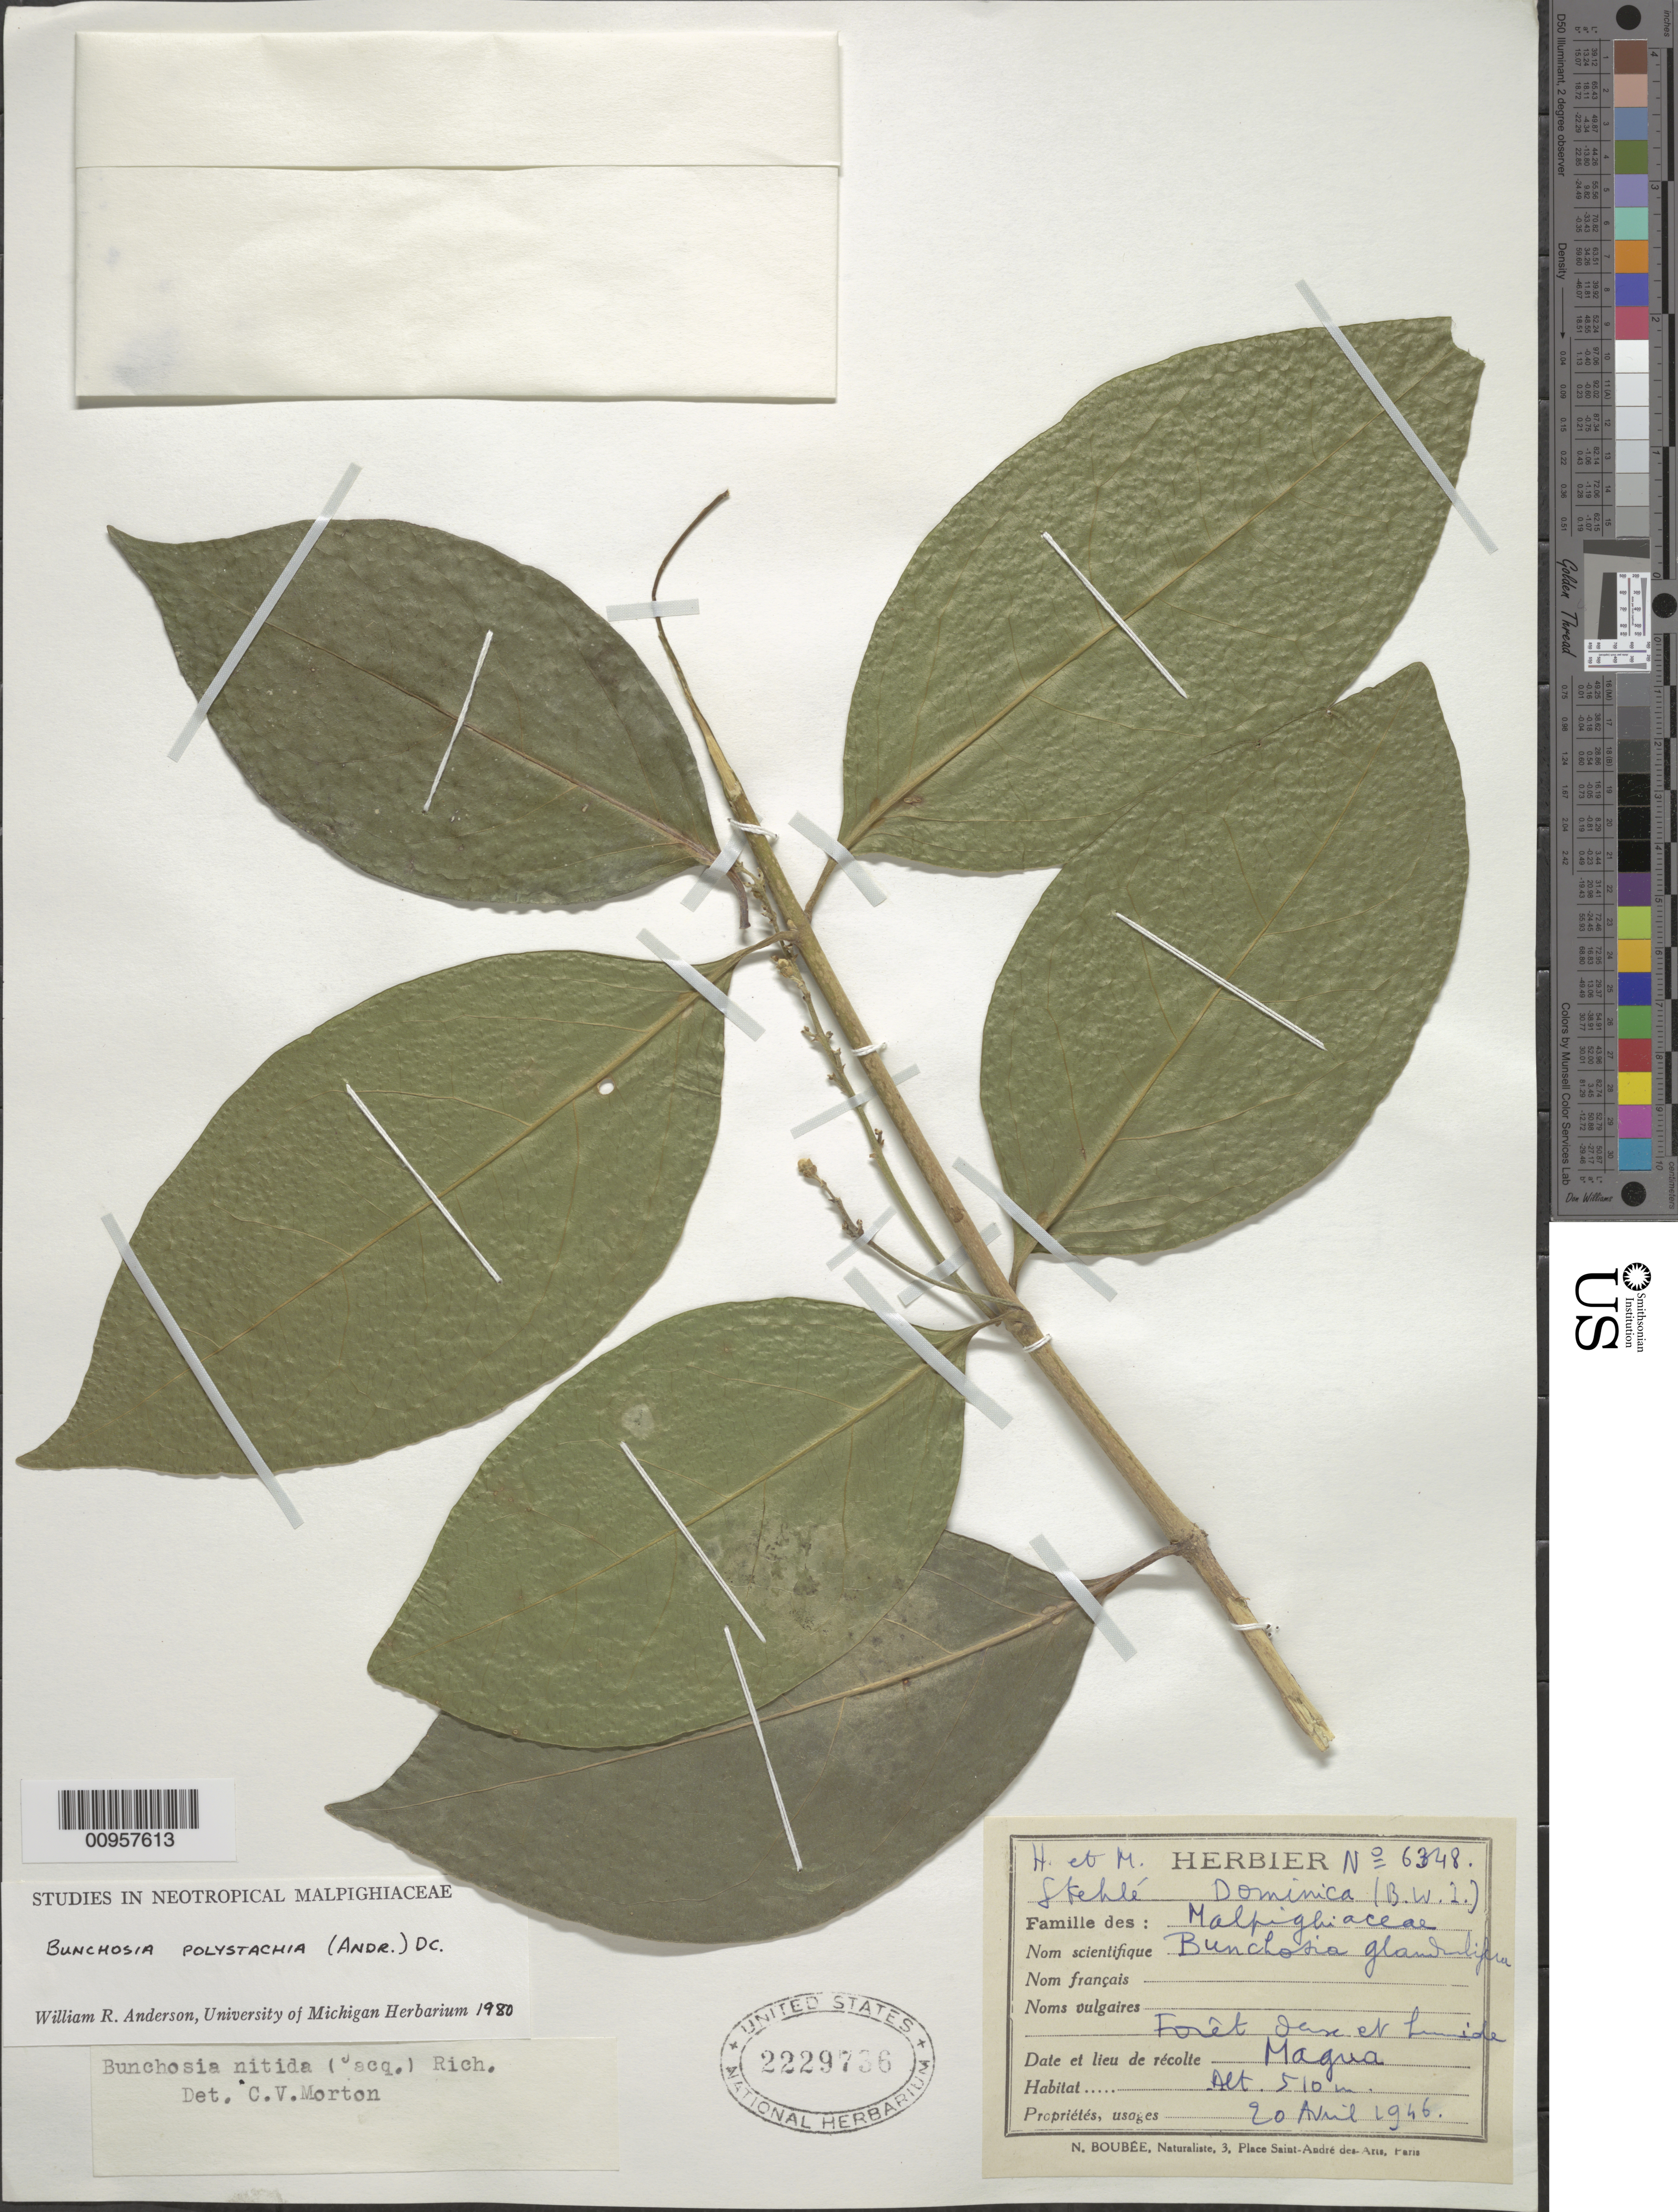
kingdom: Plantae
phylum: Tracheophyta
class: Magnoliopsida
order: Malpighiales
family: Malpighiaceae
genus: Bunchosia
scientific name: Bunchosia polystachya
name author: (Andrews) DC.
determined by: Anderson, W. R., (MICH), University of Michigan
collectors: H. Stehlé & M. Stehlé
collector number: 6348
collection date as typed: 20 Apr 1946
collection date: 1946-04-20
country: Dominica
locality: Magua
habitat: Forêt dans et humide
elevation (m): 510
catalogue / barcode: US 2229736